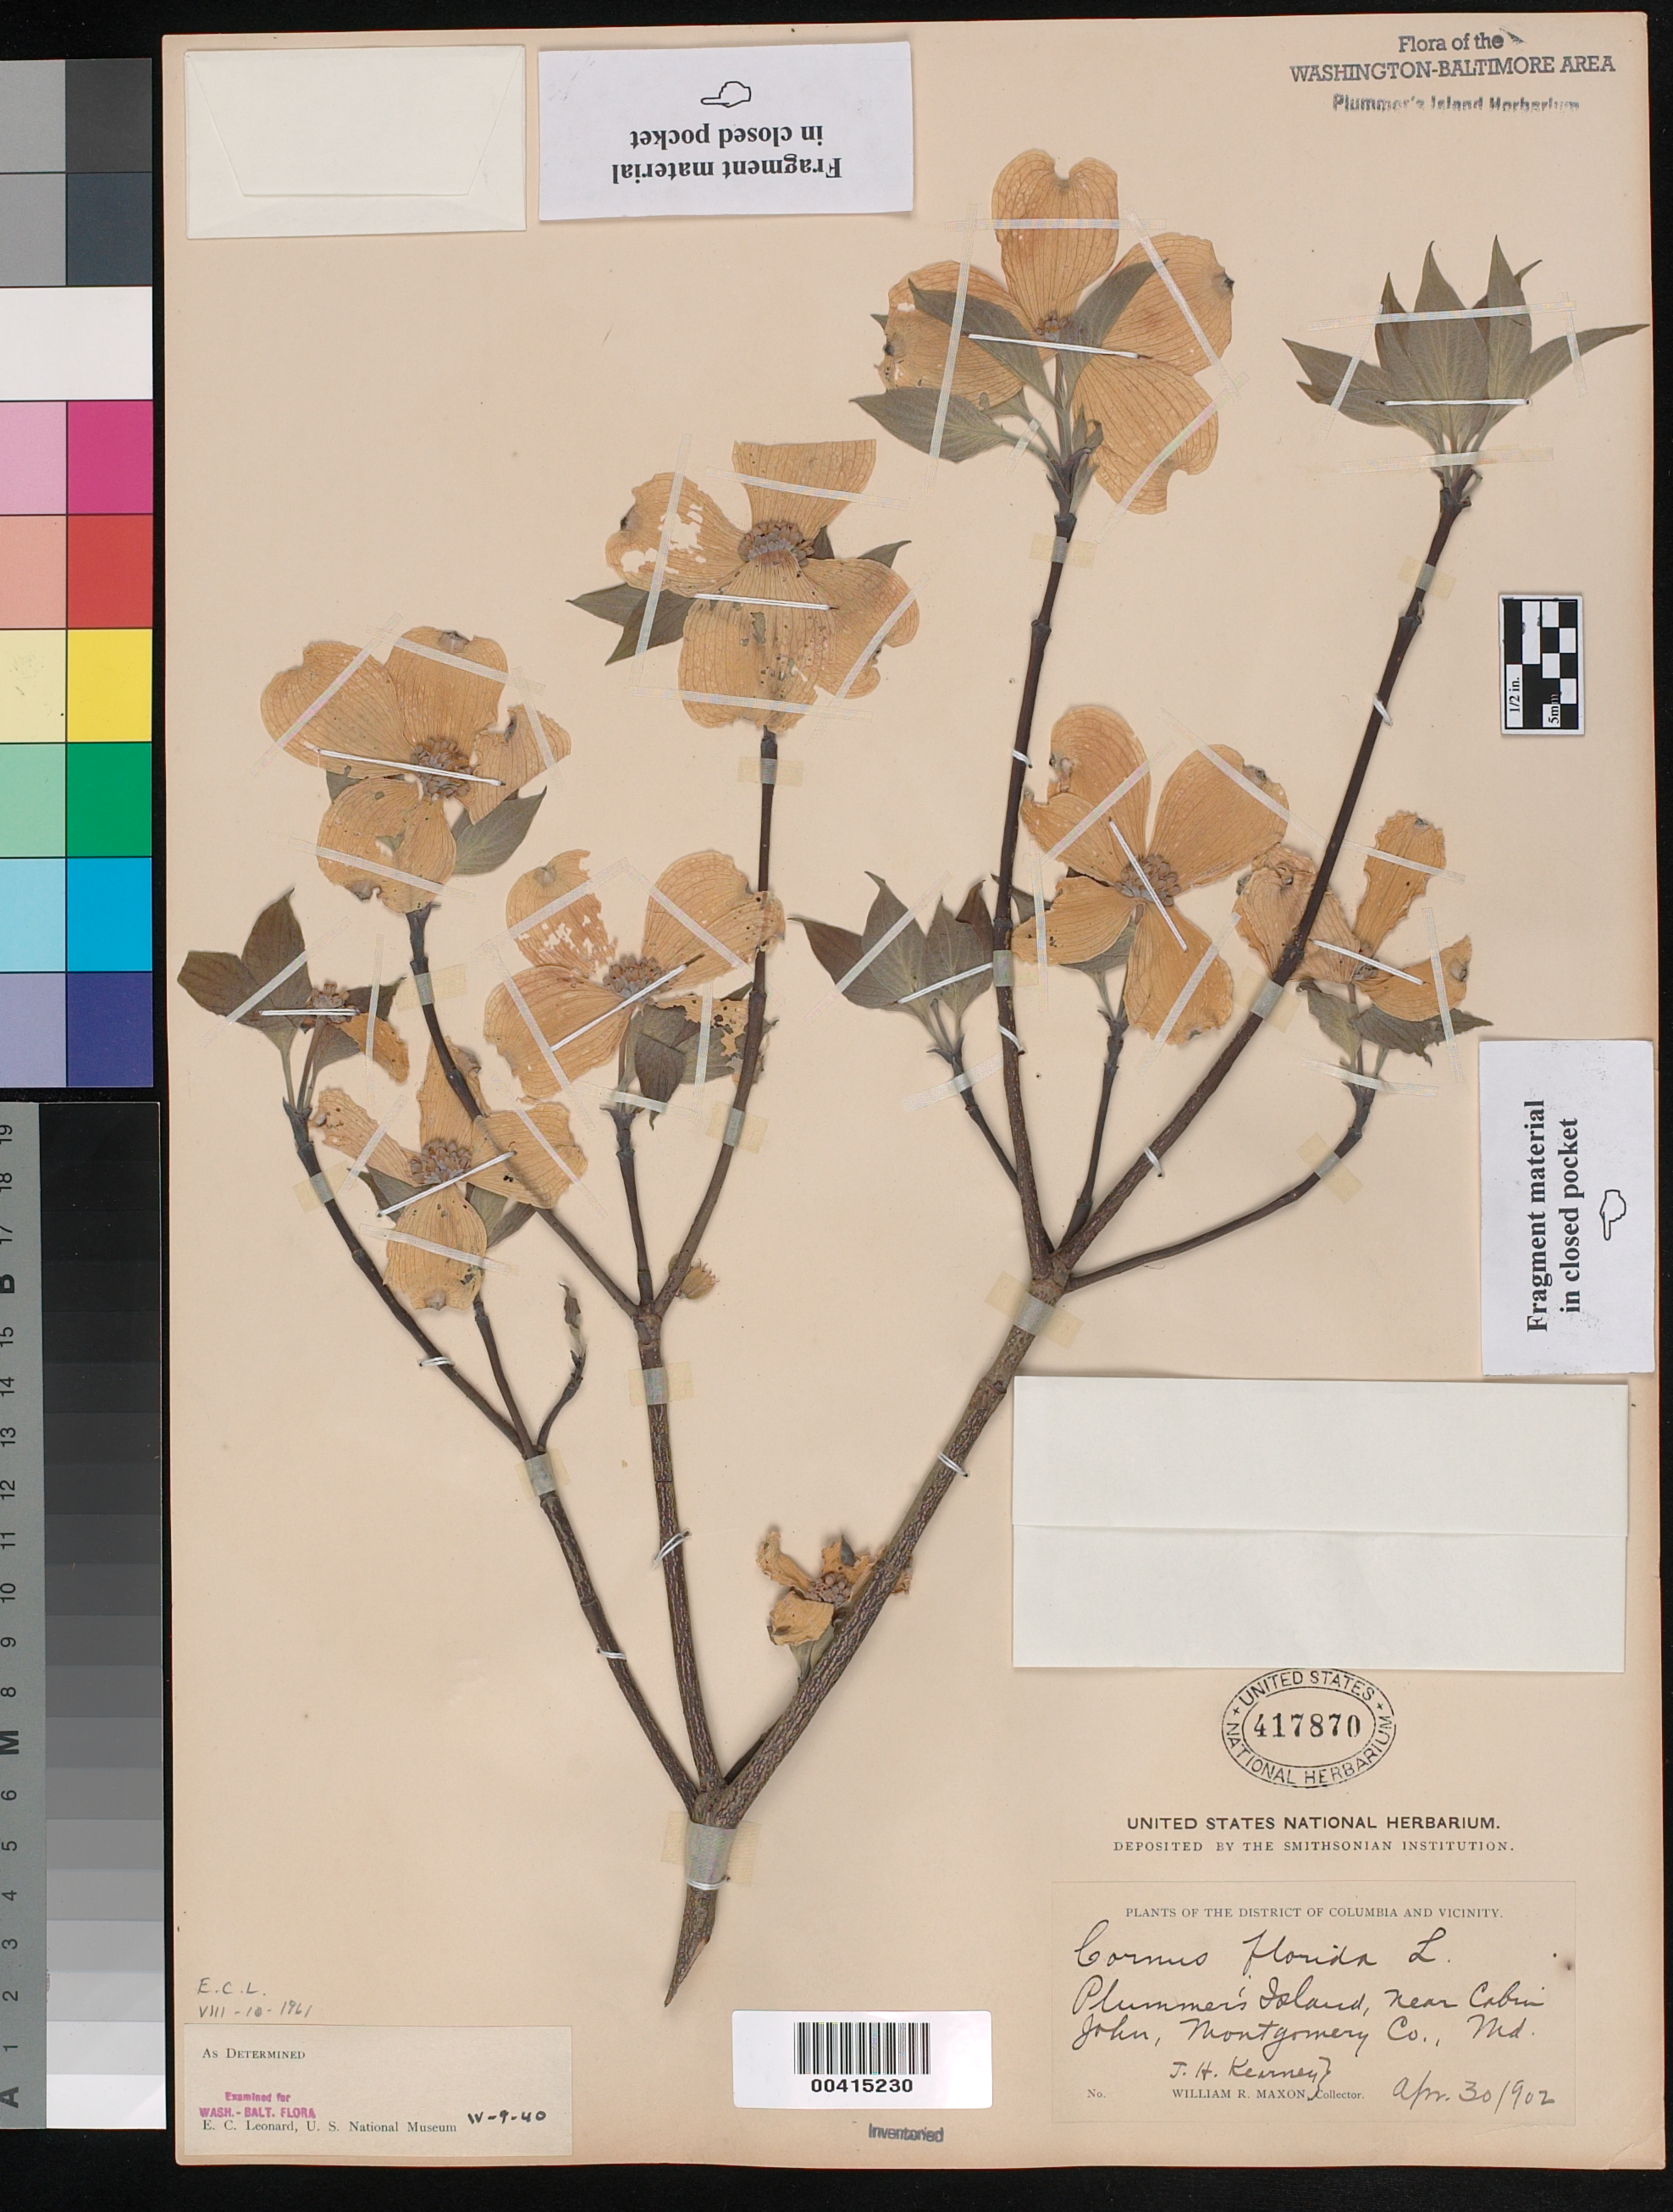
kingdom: Plantae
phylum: Tracheophyta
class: Magnoliopsida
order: Cornales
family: Cornaceae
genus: Cornus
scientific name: Cornus florida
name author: L.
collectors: T. H. Kearney & W. R. Maxon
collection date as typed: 30 Apr 1902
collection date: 1902-04-30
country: United States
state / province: Maryland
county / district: Montgomery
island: Plummers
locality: Plummer's Island C. & O. Canal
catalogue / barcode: US 417870